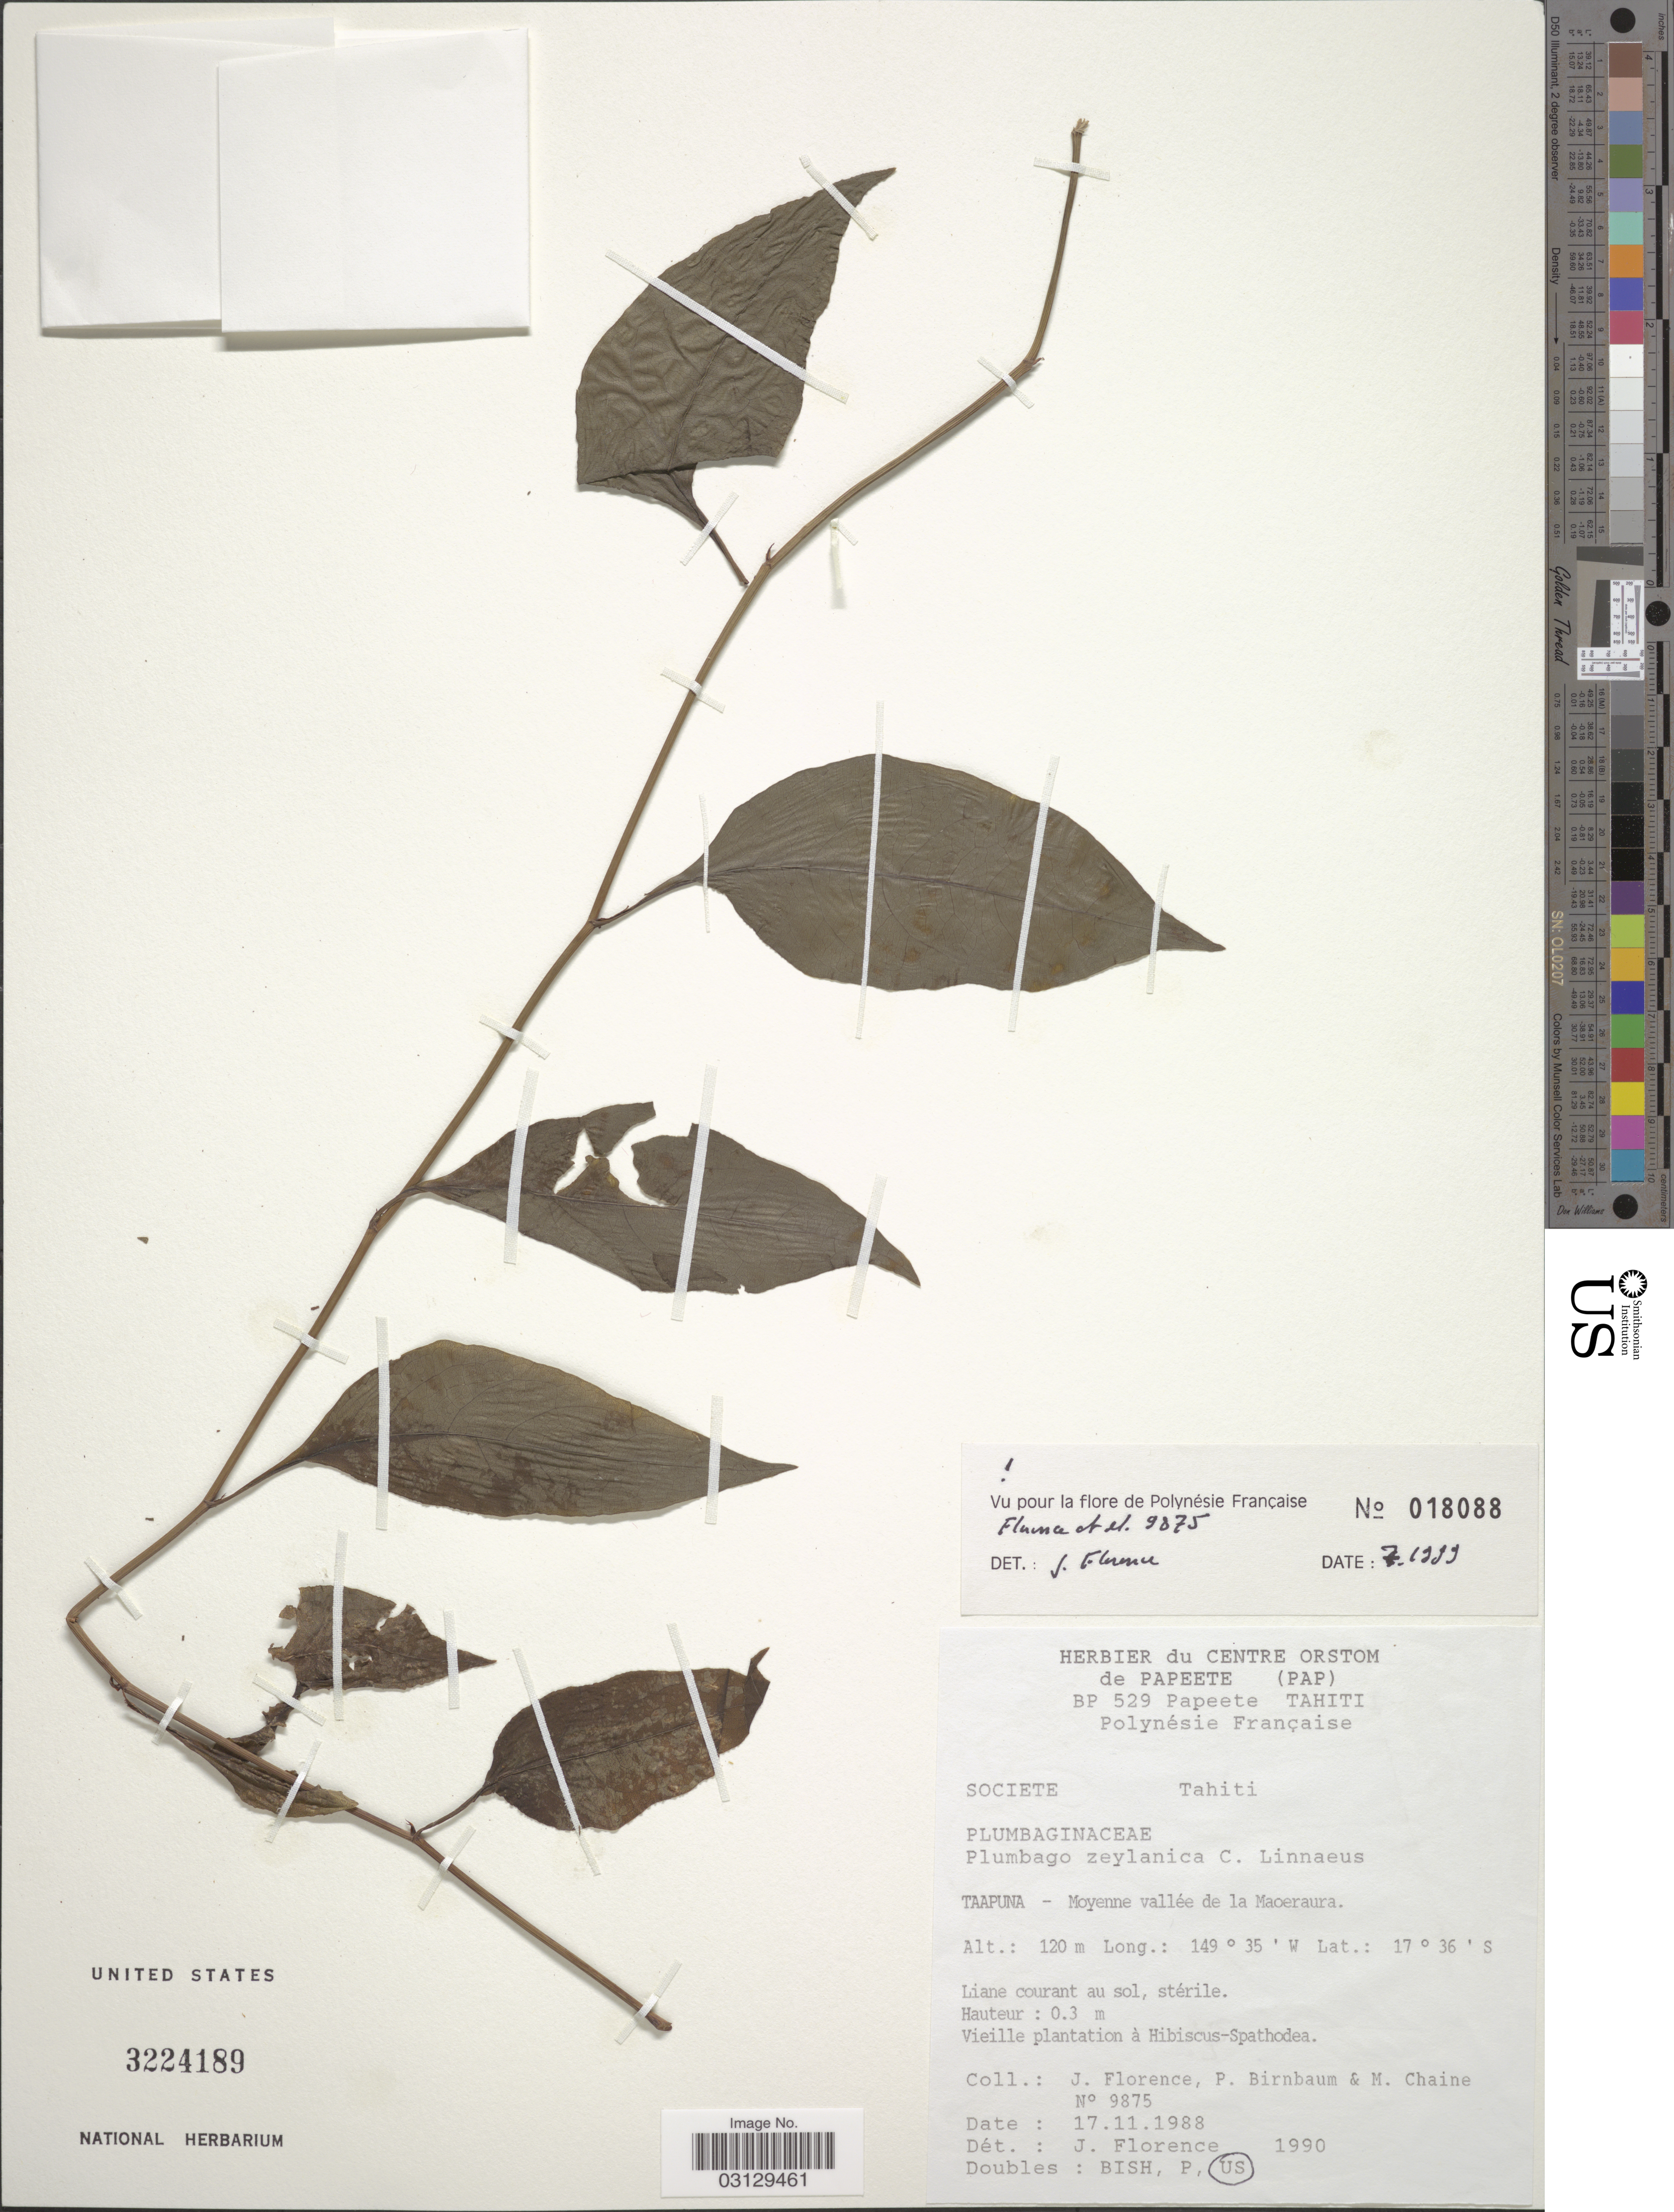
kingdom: Plantae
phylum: Tracheophyta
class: Magnoliopsida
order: Caryophyllales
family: Plumbaginaceae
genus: Plumbago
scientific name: Plumbago zeylanica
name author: L.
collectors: J. Florence, P. Birnbaum & M. Chaine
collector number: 9875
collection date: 1988-11-17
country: French Polynesia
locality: Societe. Tahiti. Taapuna - Moyenne vallée de la Maoeraura.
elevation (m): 120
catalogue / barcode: US 3224189